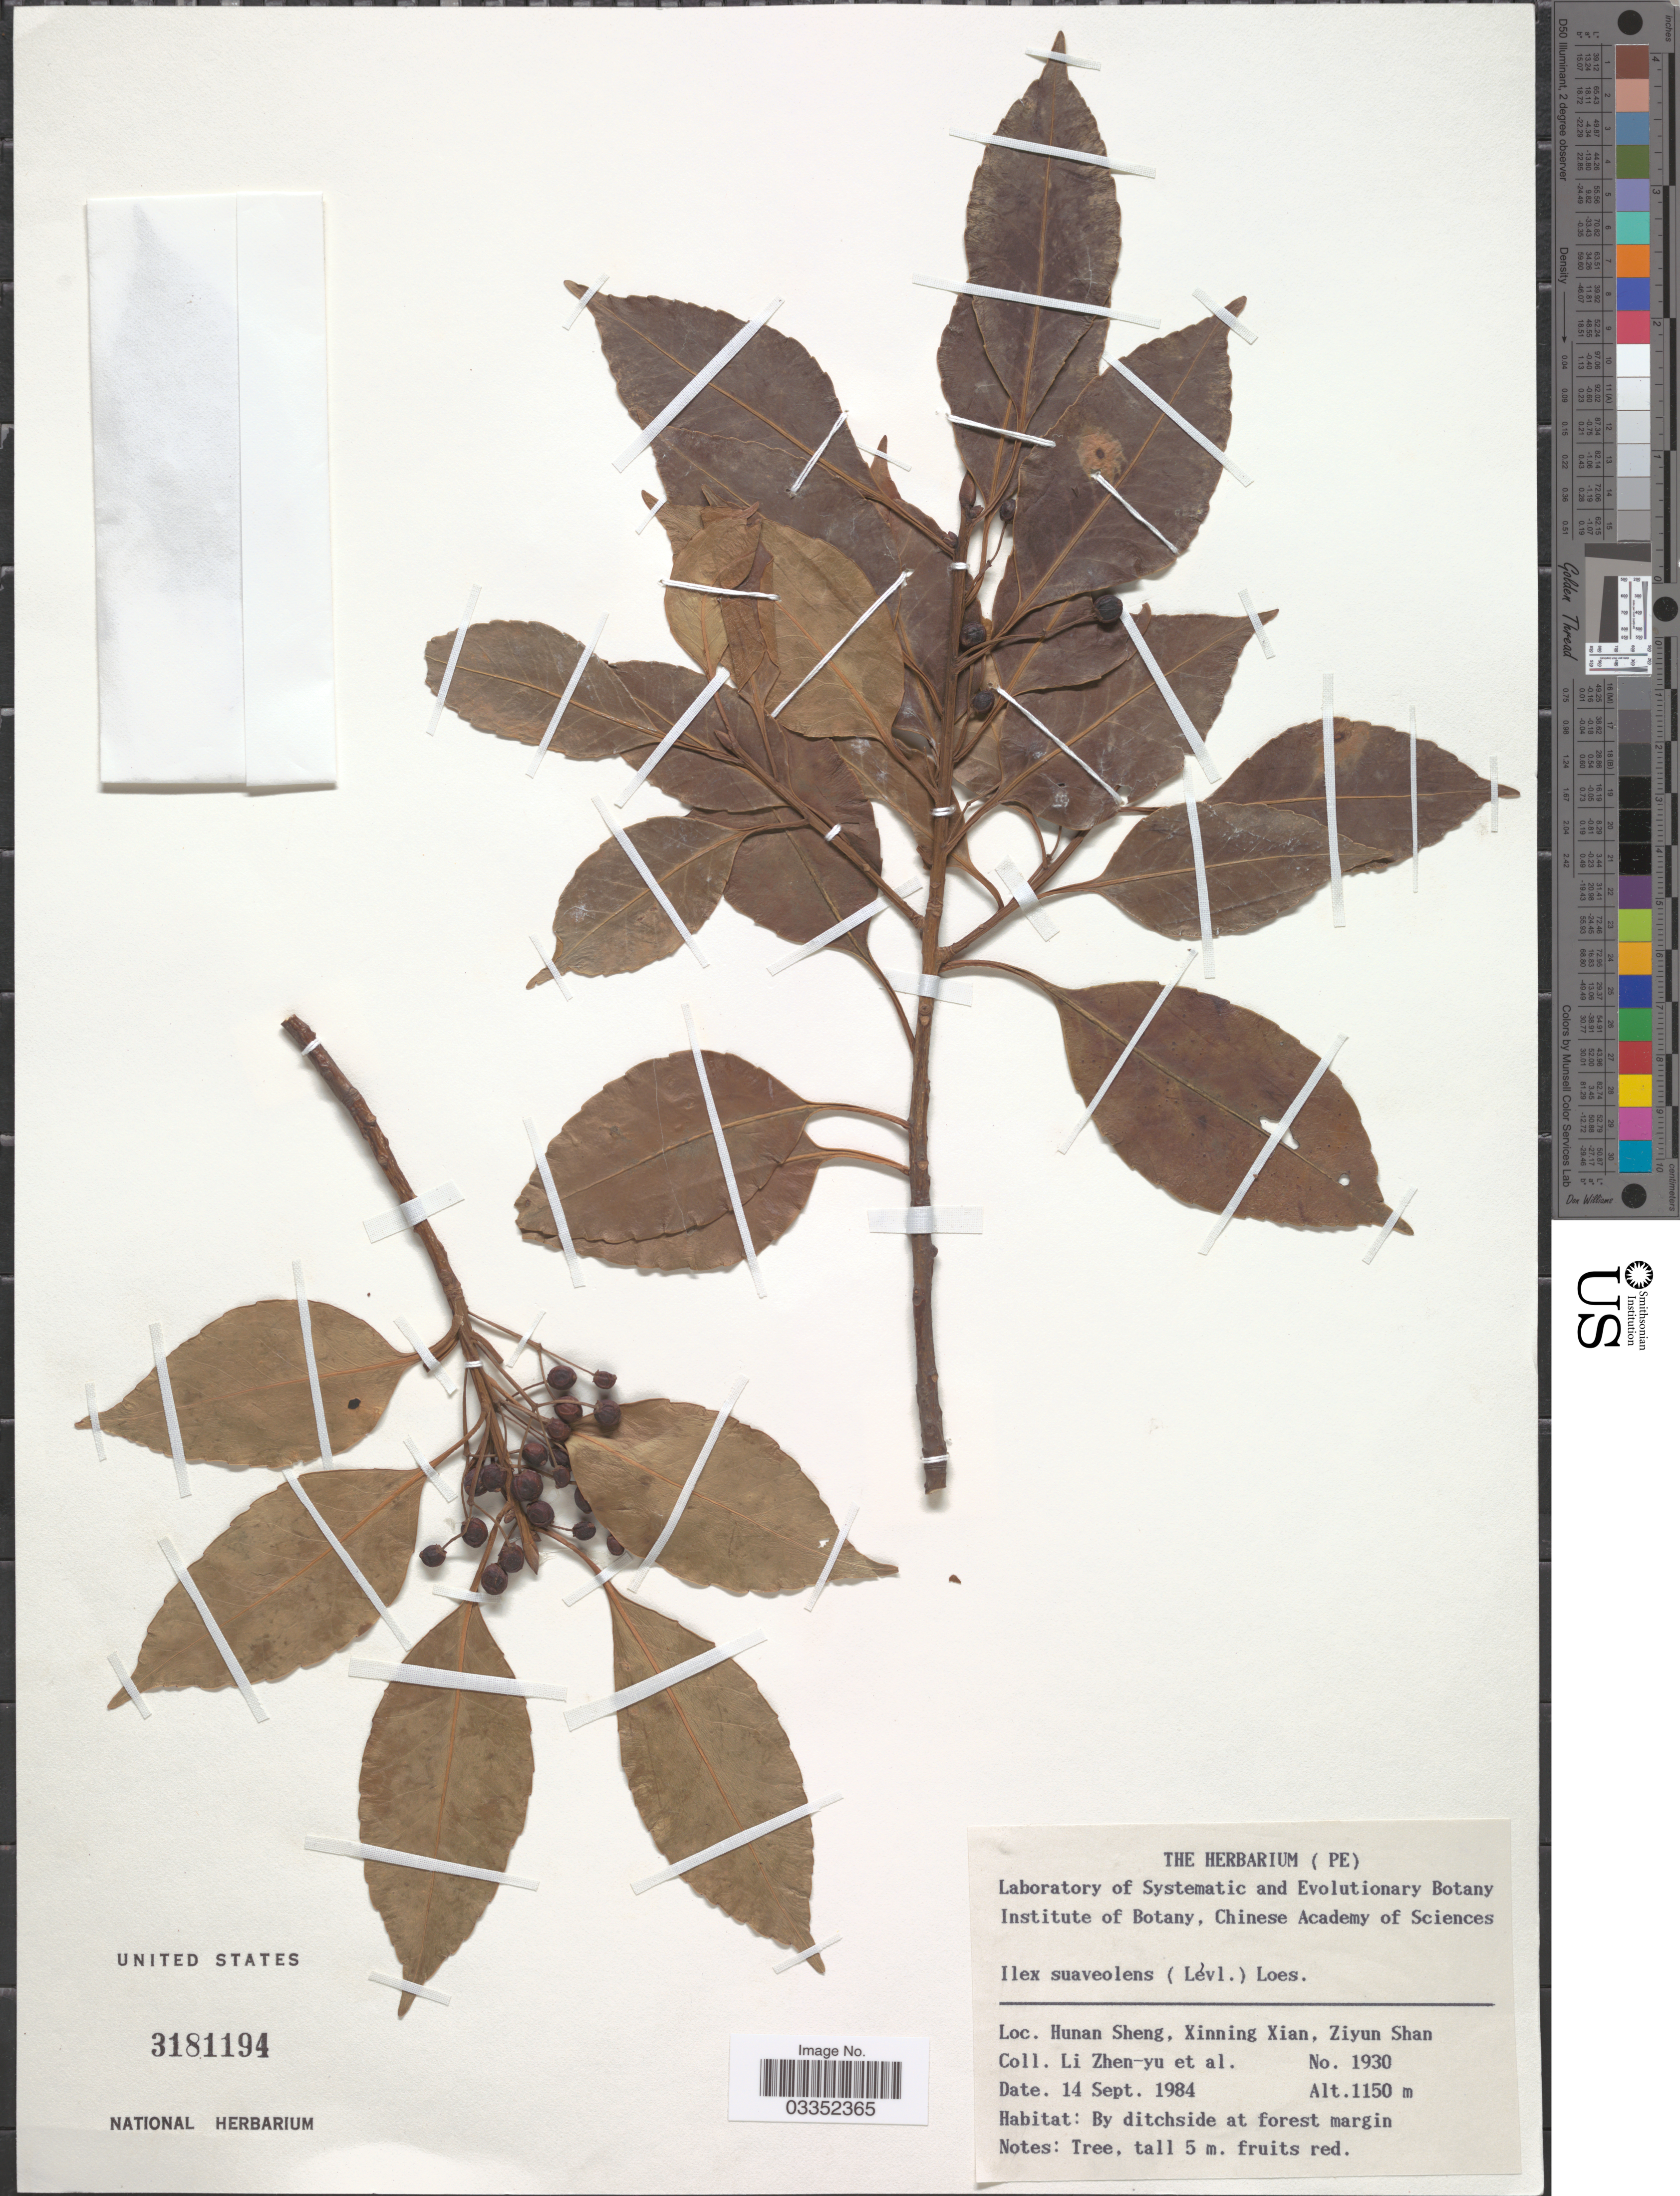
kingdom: Plantae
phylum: Tracheophyta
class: Magnoliopsida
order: Aquifoliales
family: Aquifoliaceae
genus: Ilex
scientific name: Ilex suaveolens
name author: (H. Lév.) Loes.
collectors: Z. Y. Li & et al.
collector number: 1930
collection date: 1984-09-14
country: China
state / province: Hunan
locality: Hunan Sheng, Xinning Xian, Ziyun Shan.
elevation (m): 1150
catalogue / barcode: US 3181194